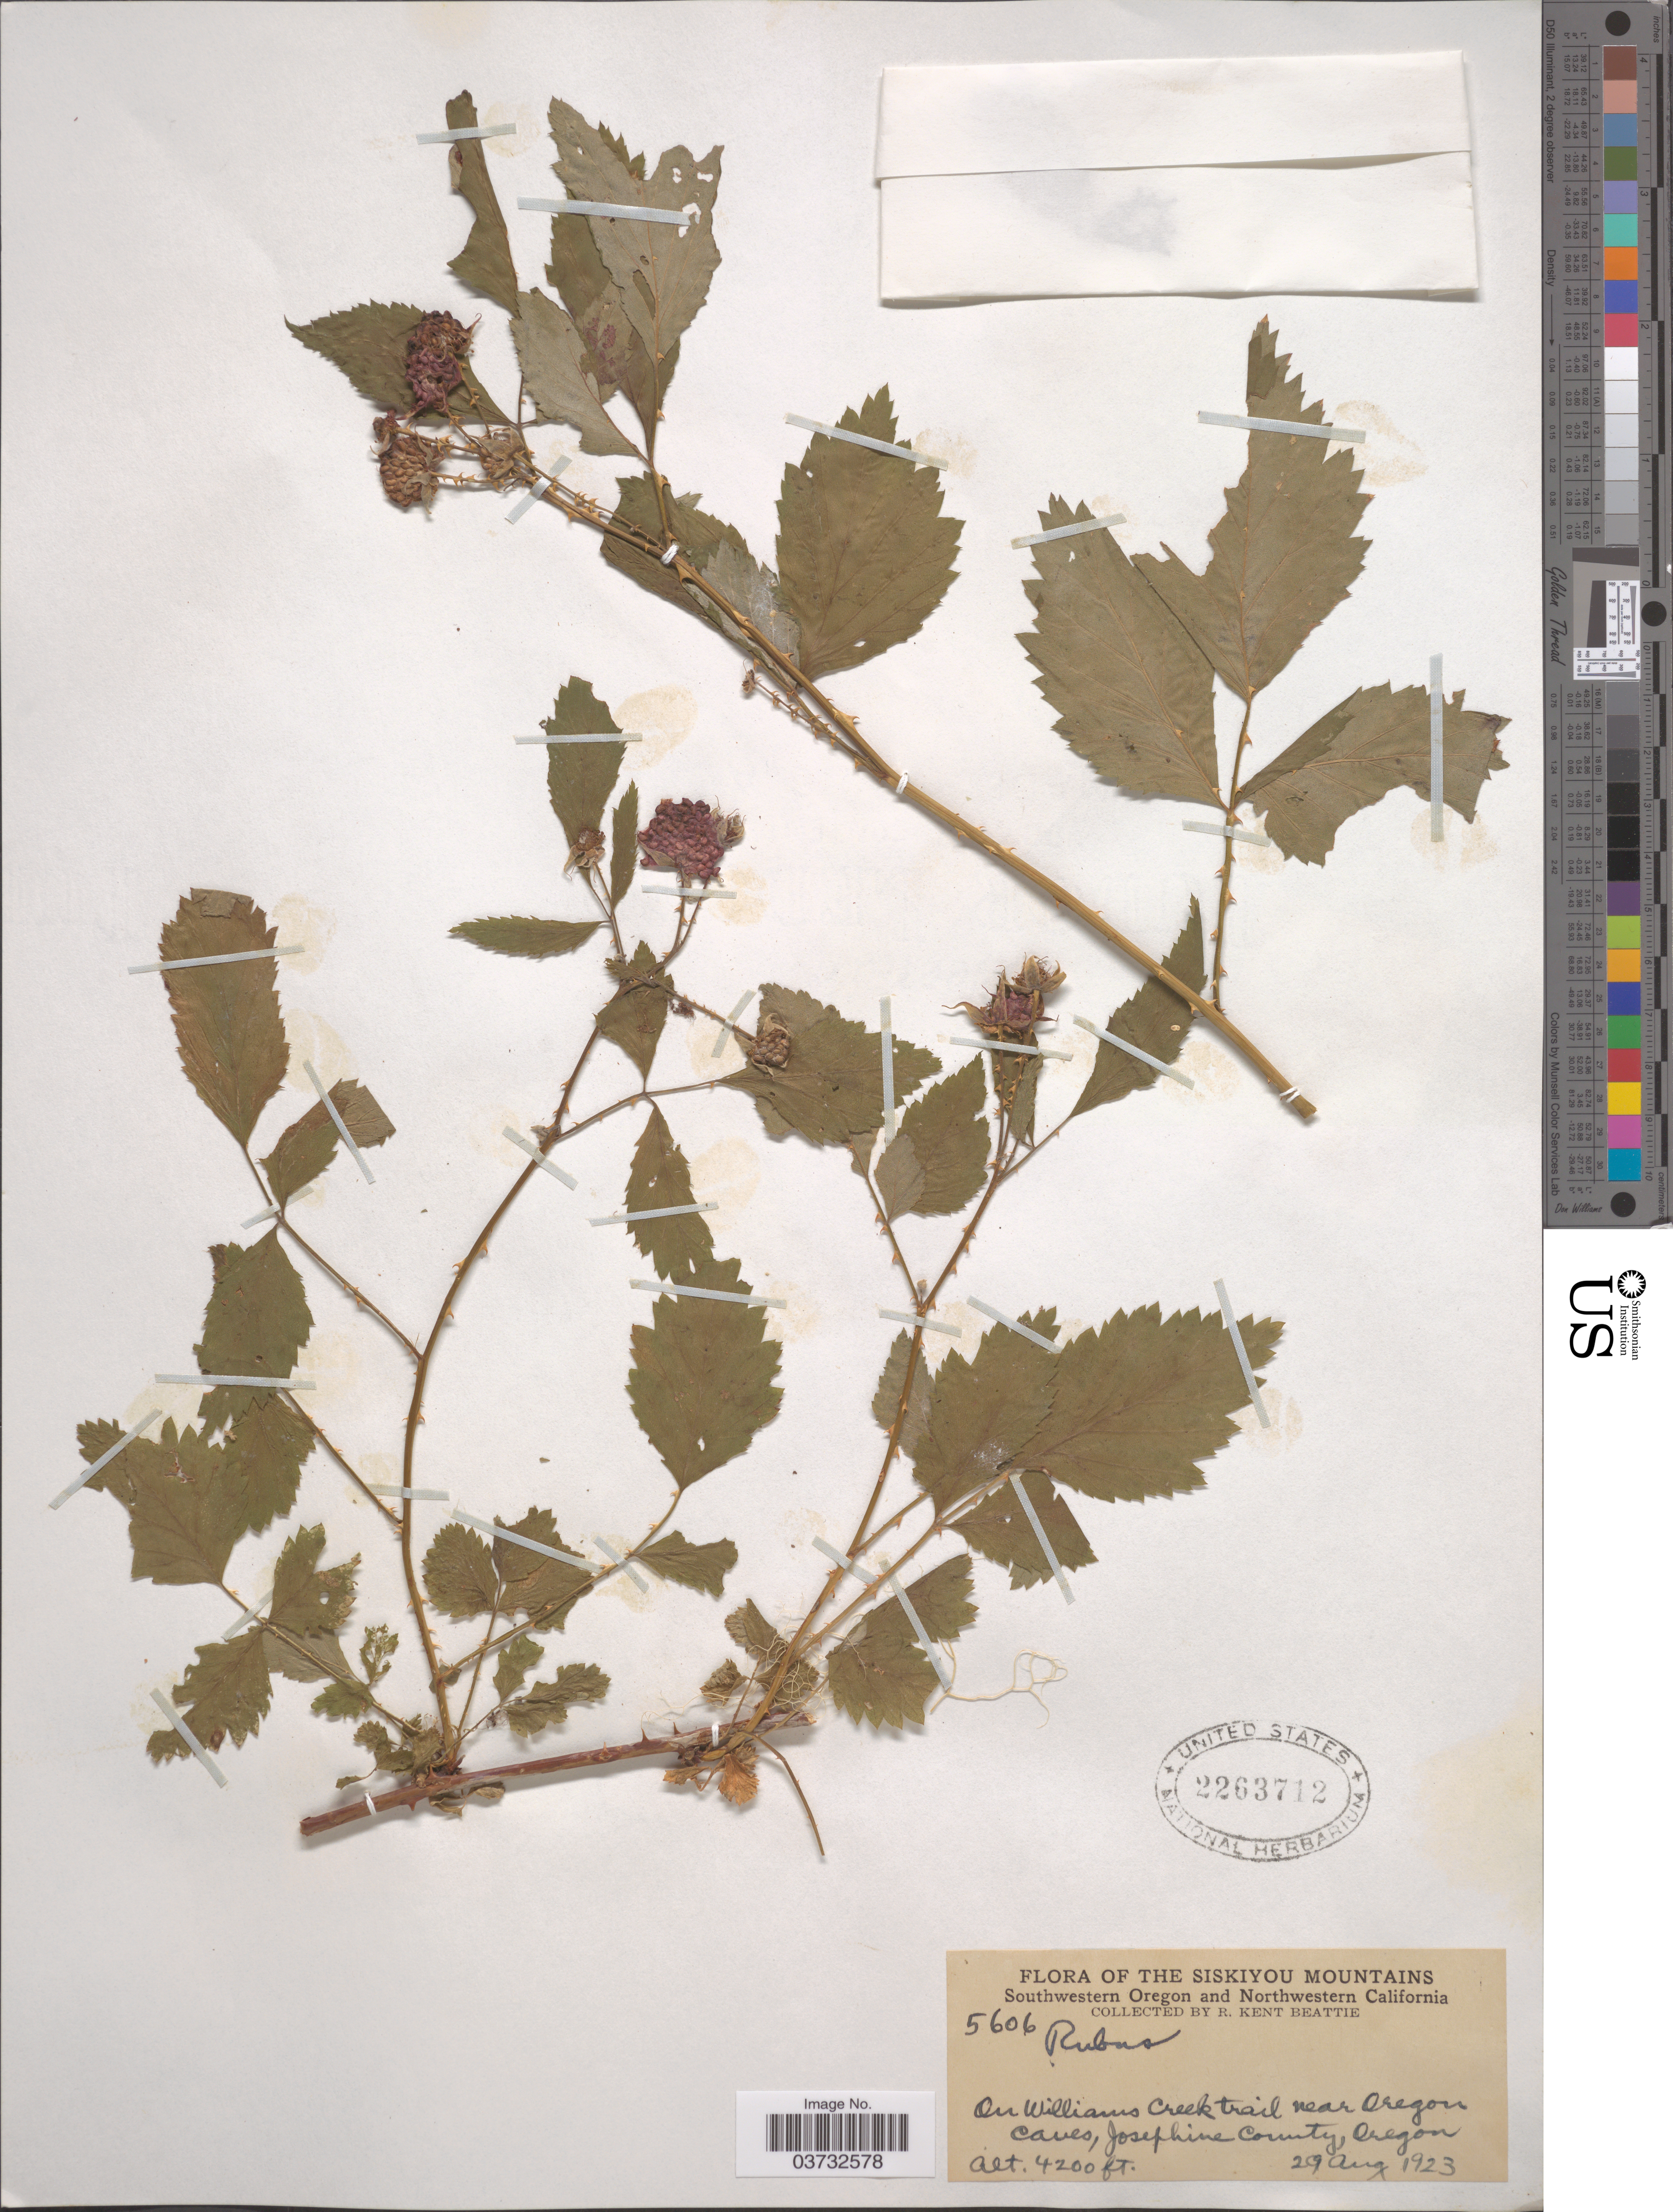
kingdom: Plantae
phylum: Tracheophyta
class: Magnoliopsida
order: Rosales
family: Rosaceae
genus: Rubus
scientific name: Rubus sp.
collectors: R. K. Beattie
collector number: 5606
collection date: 1923-08-29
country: United States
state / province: Oregon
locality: Siskiyou Mountains. Southwestern Oregon. On Williams Creek trail near Oregon Caves, Josephine County.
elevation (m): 1280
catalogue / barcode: US 2263712